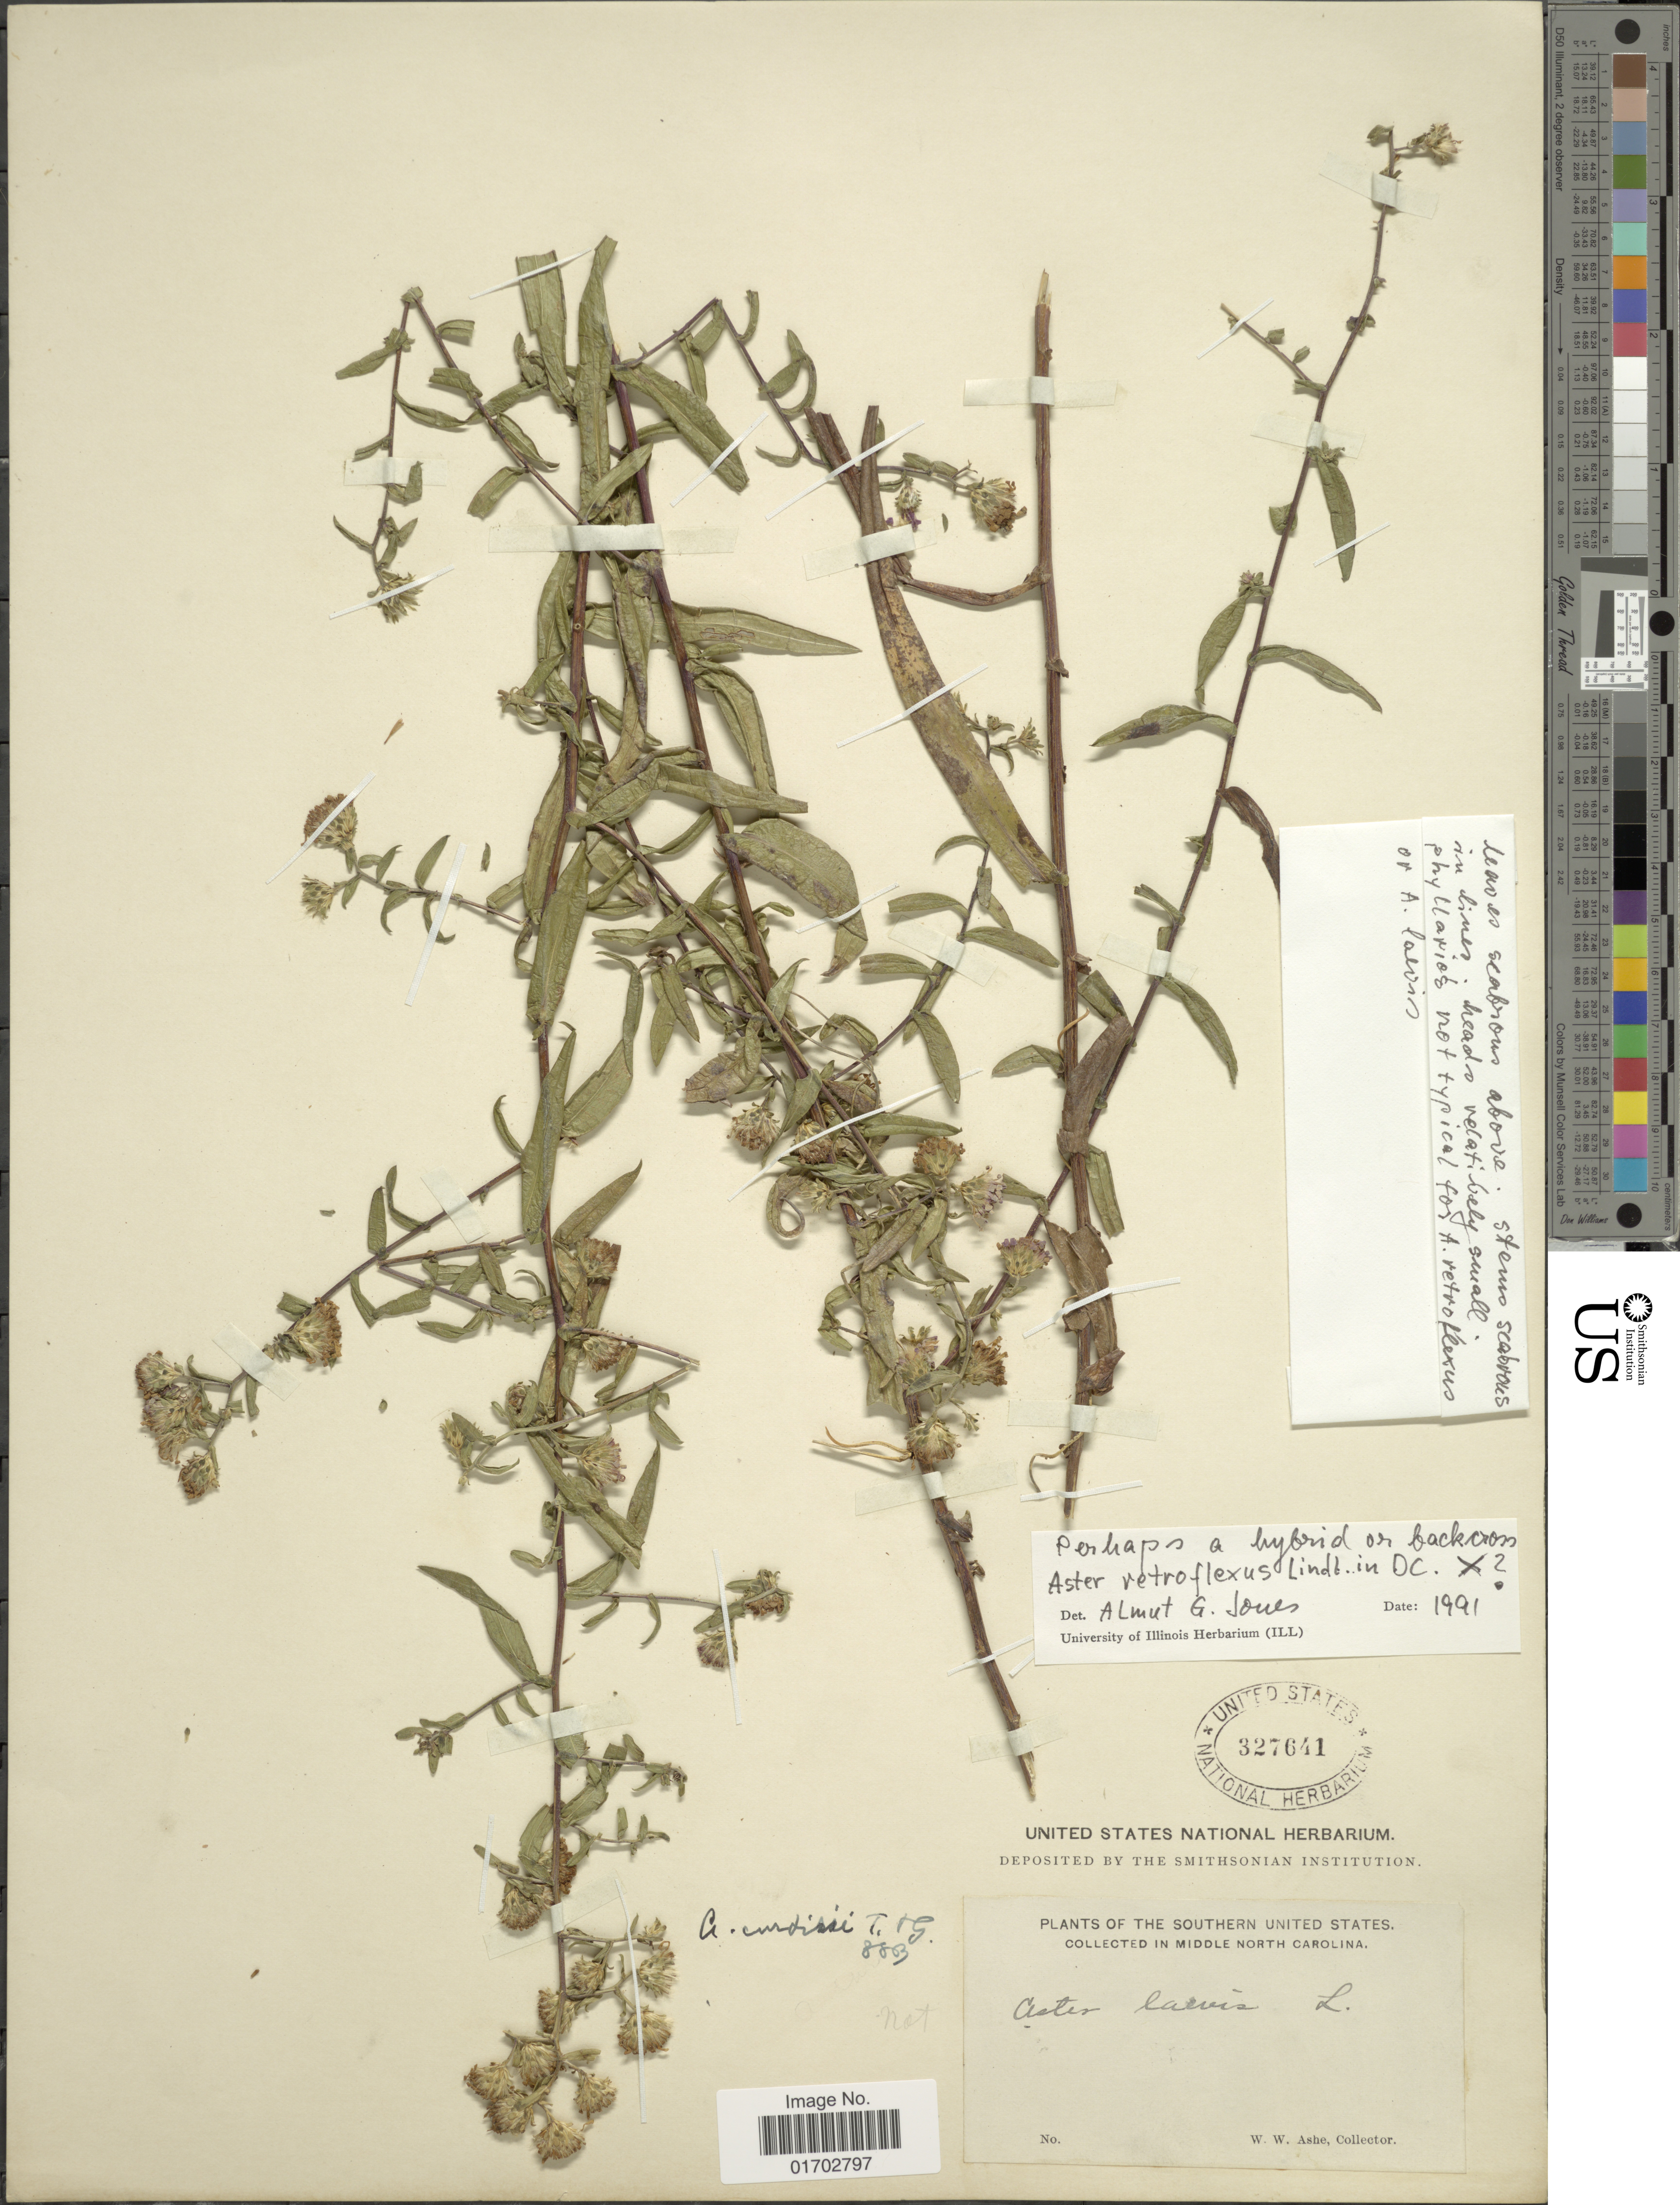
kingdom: Plantae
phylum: Tracheophyta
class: Magnoliopsida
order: Asterales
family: Asteraceae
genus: Symphyotrichum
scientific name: Symphyotrichum retroflexum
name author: (Lindl.) G.L. Nesom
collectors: W. W. Ashe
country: United States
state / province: North Carolina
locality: The Southern United States, in Middle North Carolina.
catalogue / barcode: US 327641